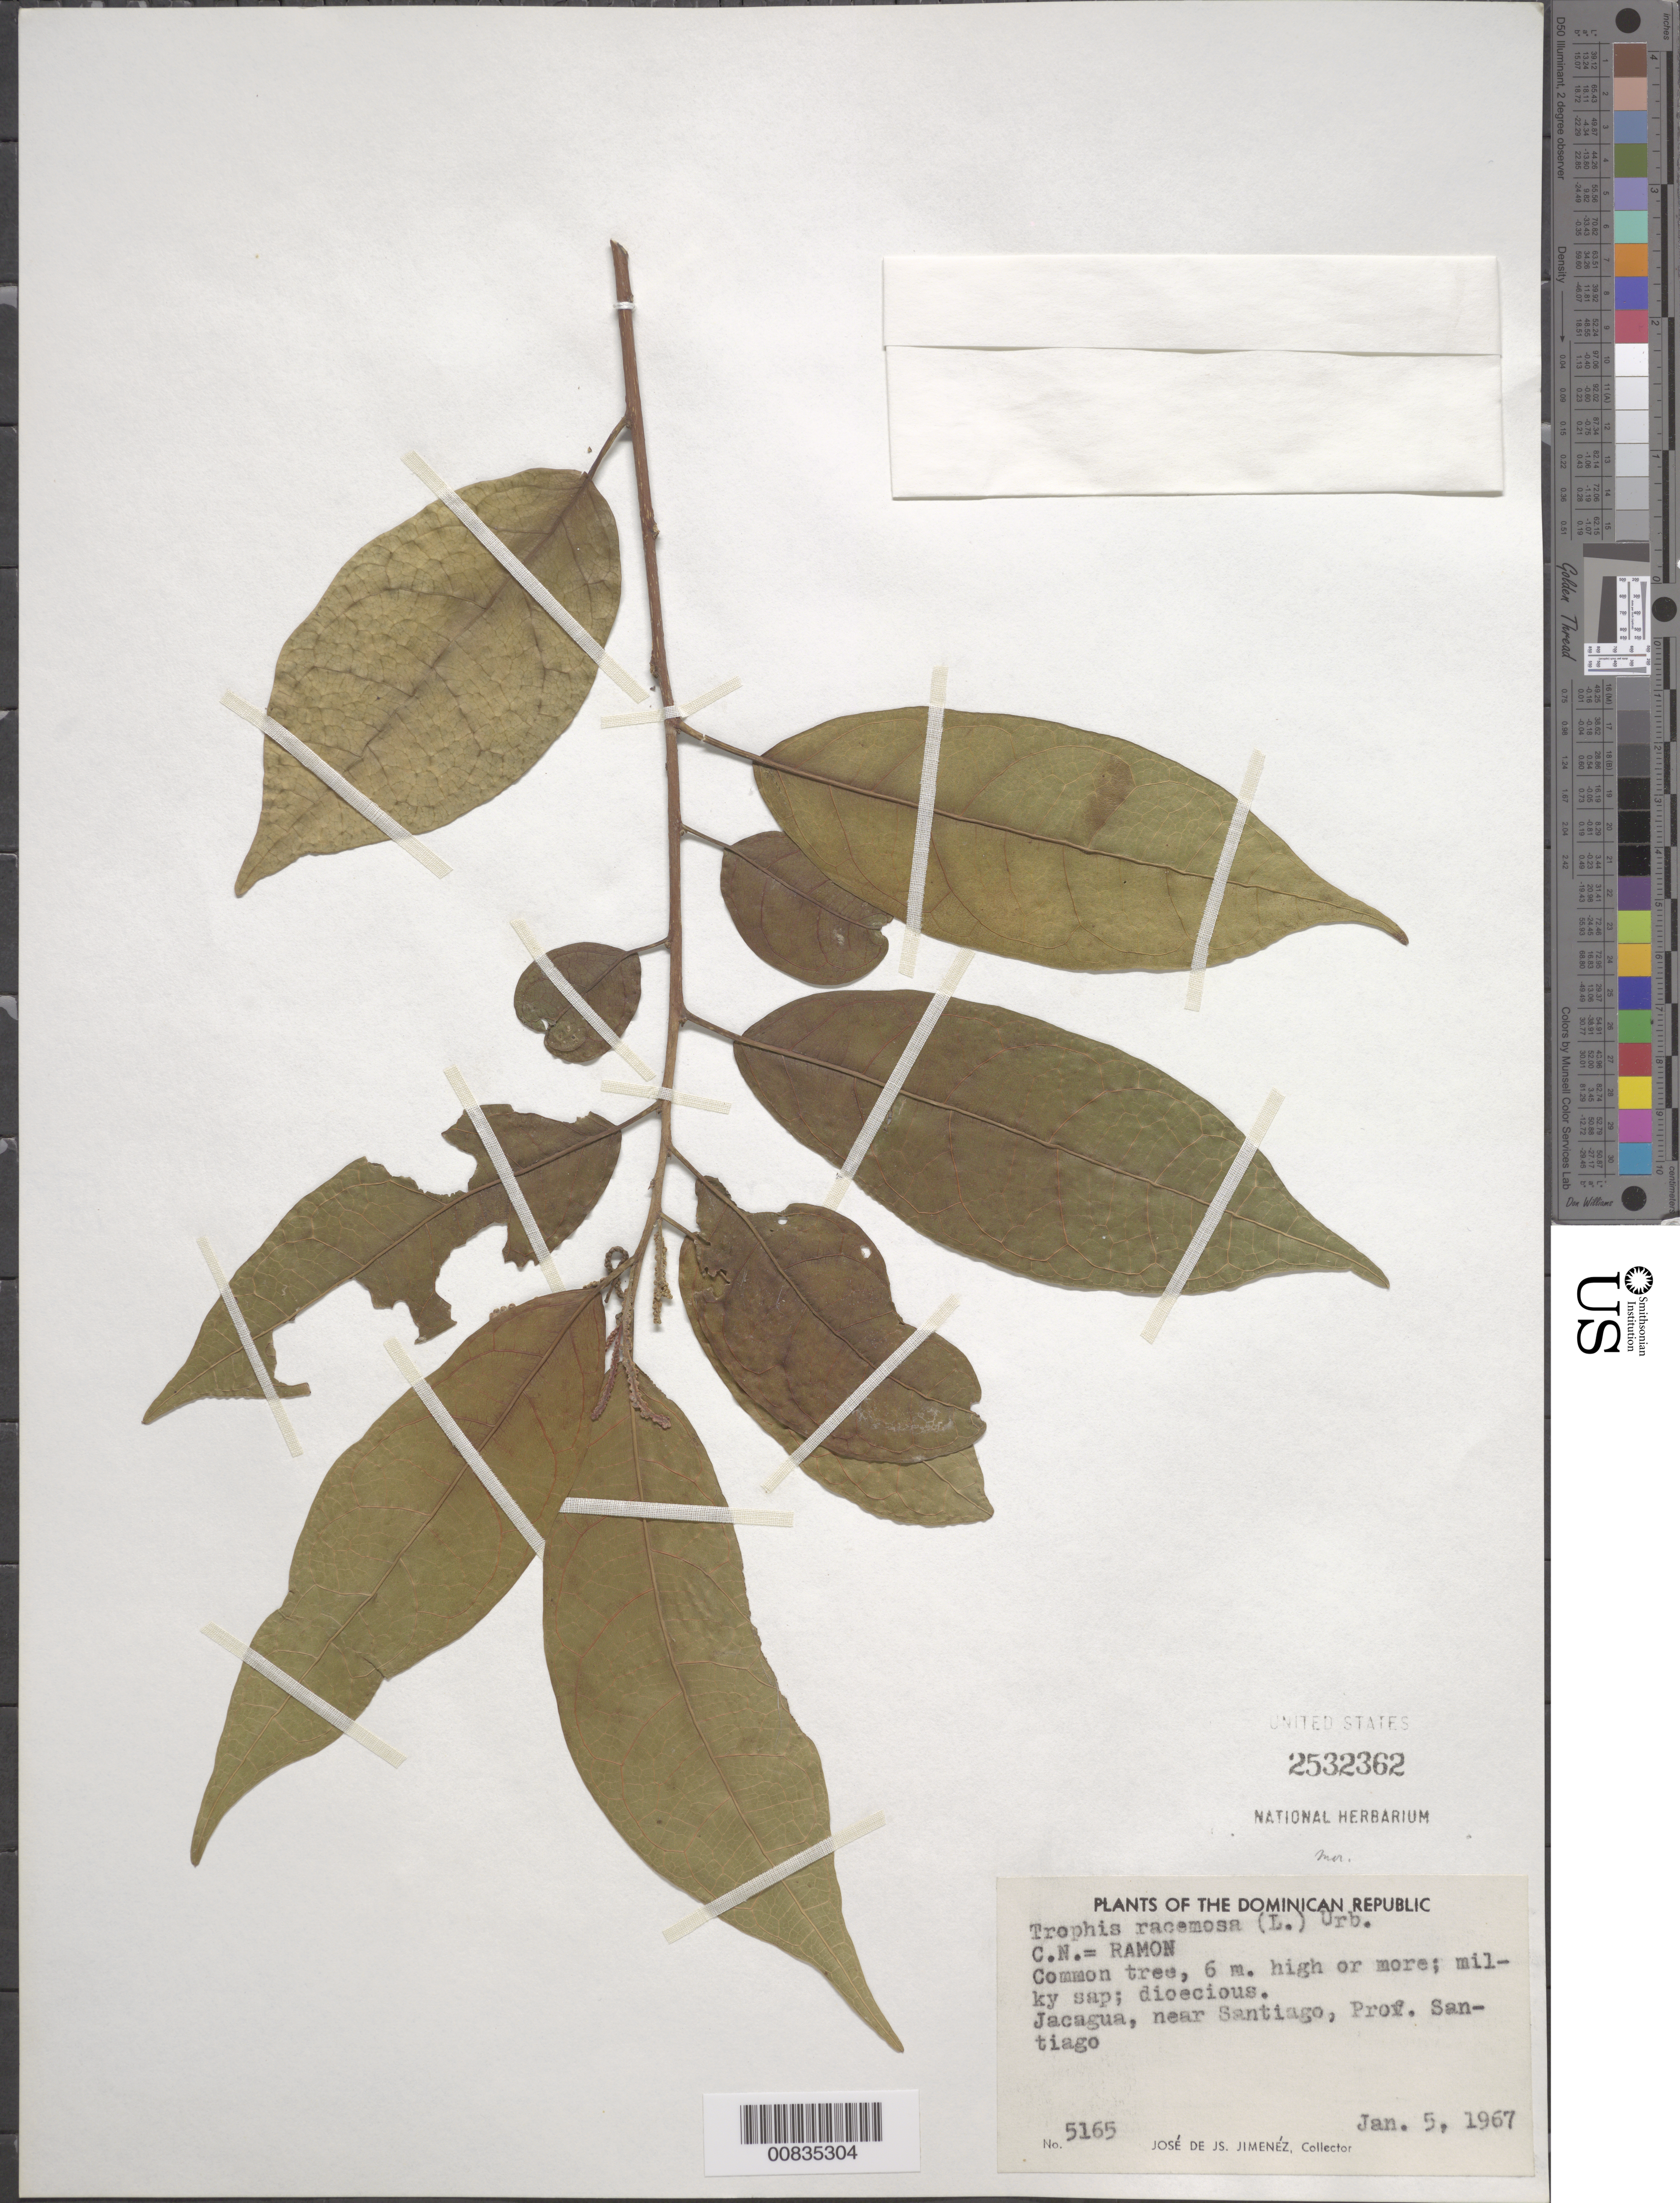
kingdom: Plantae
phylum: Tracheophyta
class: Magnoliopsida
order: Rosales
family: Moraceae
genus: Trophis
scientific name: Trophis racemosa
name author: (L.) Urb.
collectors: J. J. Jiménez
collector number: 5165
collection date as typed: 05 Jan 1967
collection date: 1967-01-05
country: Dominican Republic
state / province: Santiago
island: Hispaniola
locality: Jacuagua, near Santiago.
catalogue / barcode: US 2532362